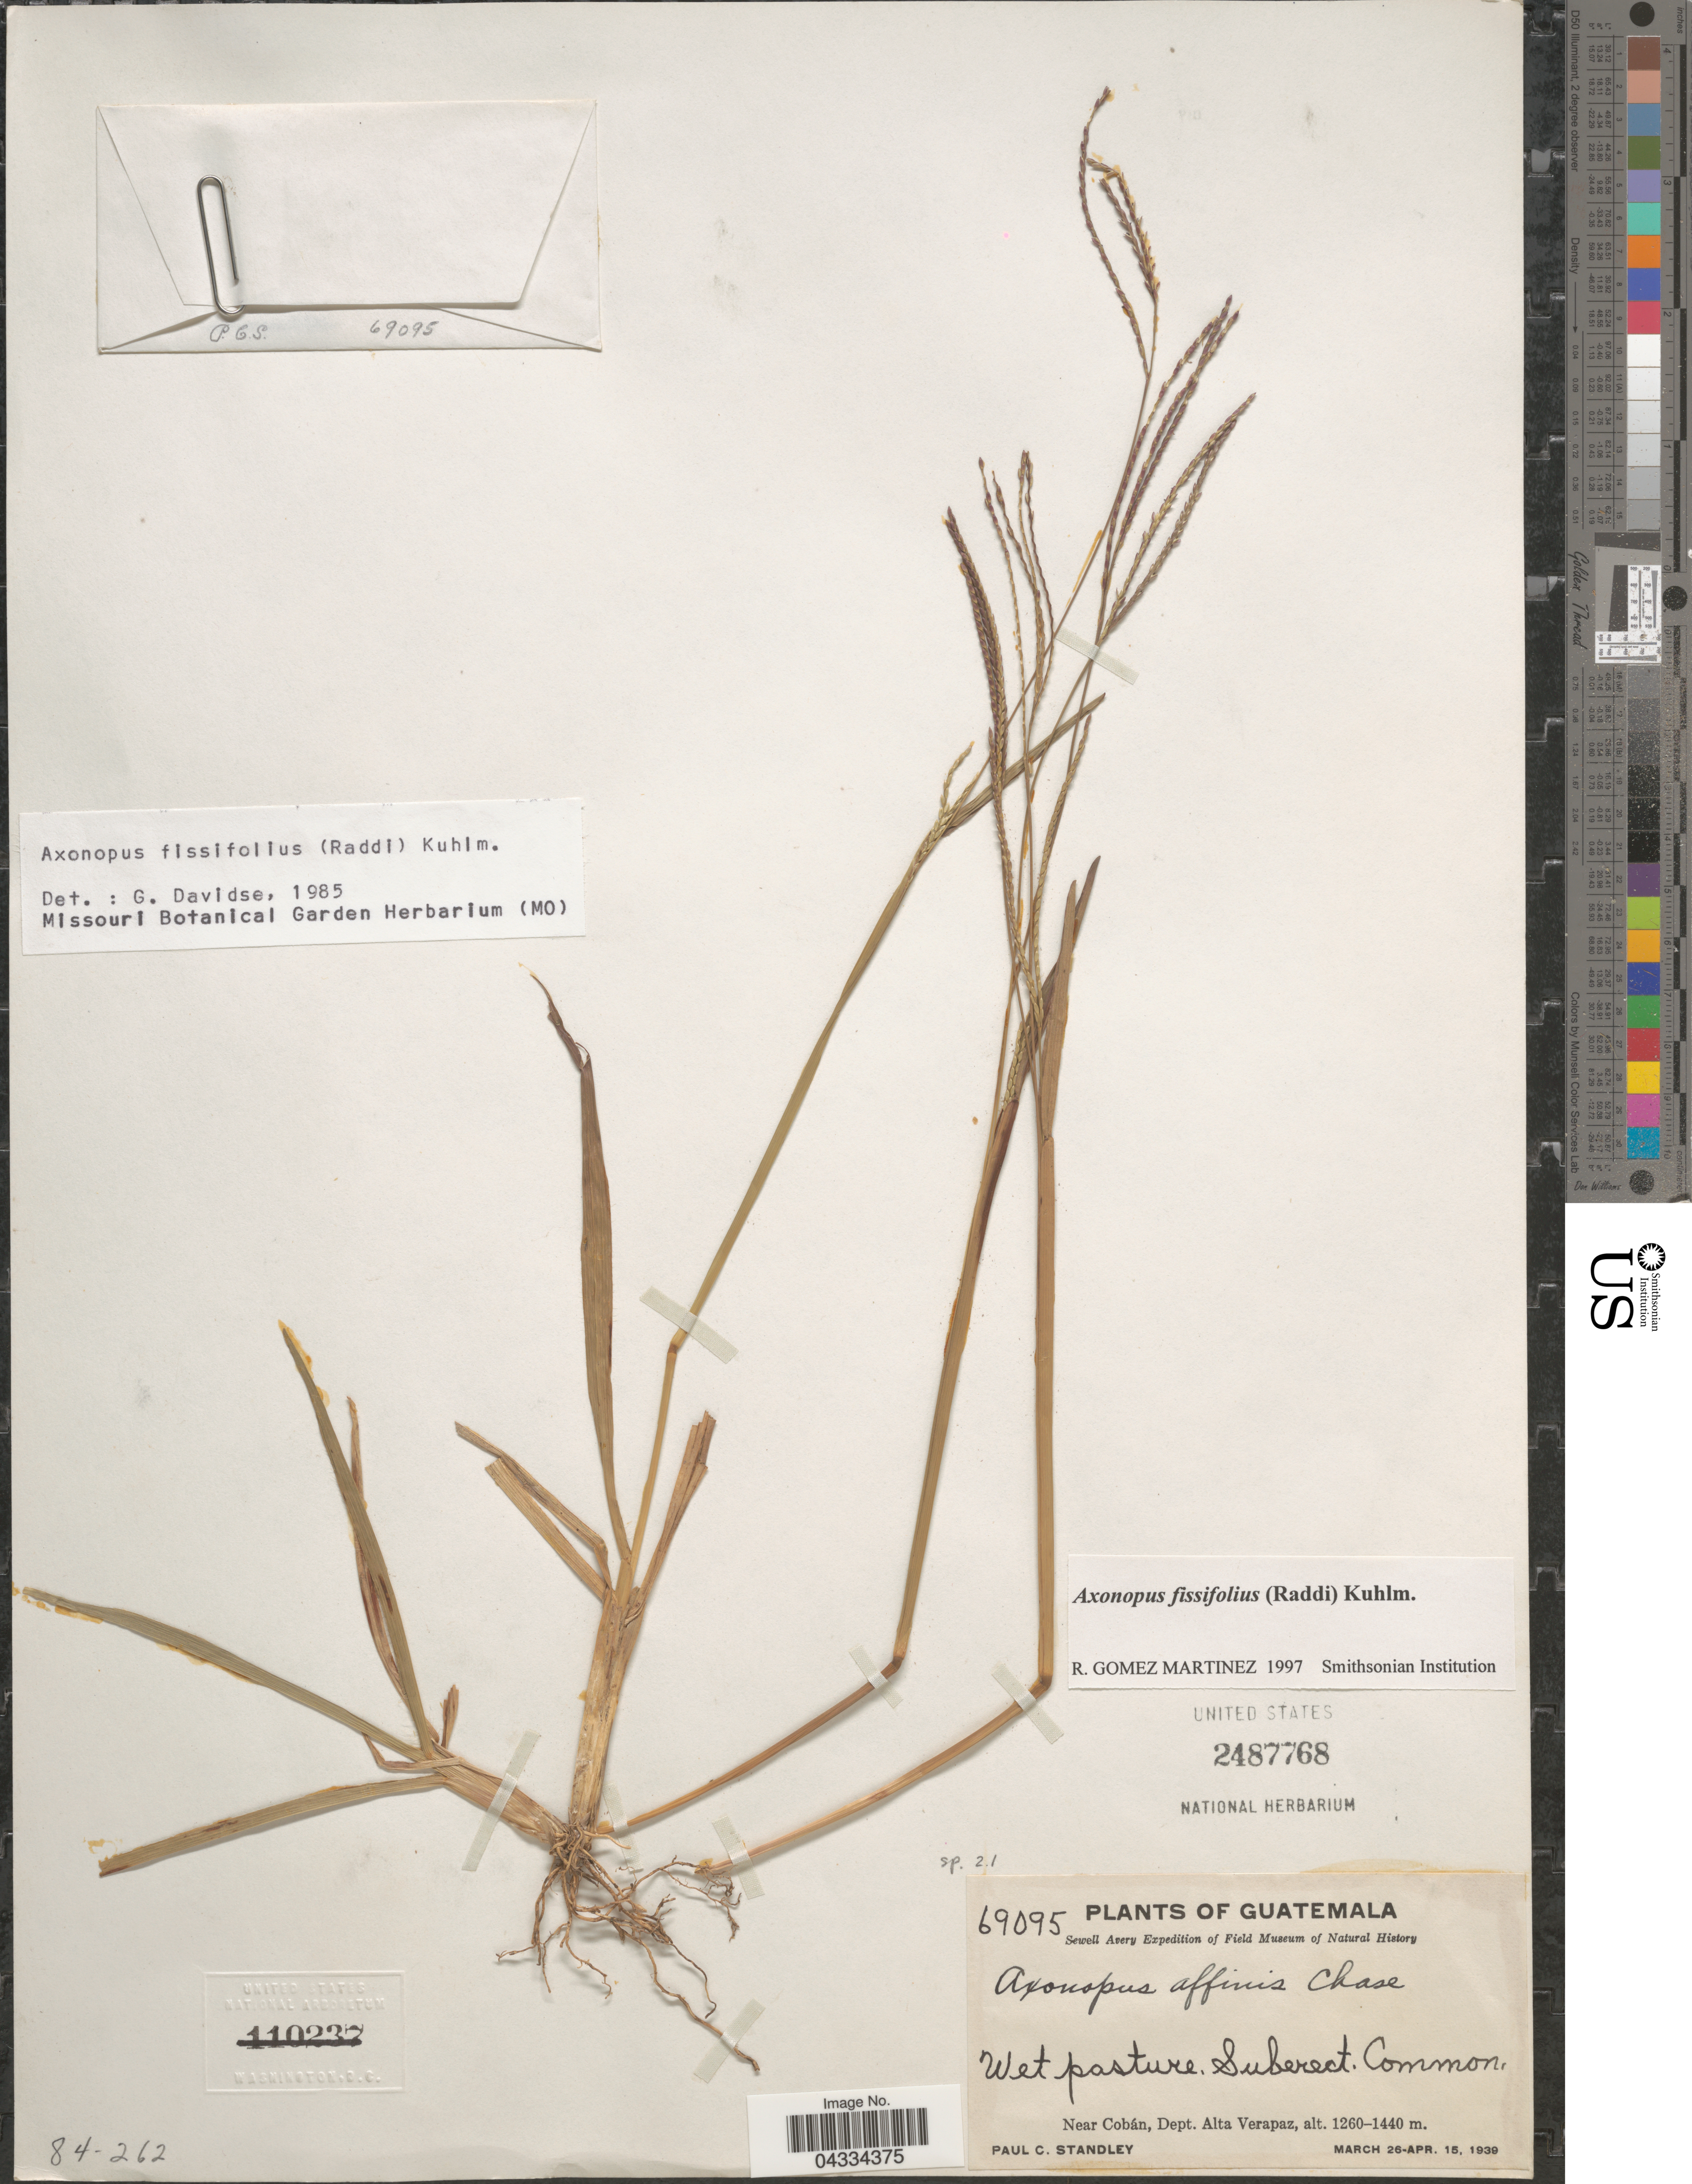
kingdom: Plantae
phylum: Tracheophyta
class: Liliopsida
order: Poales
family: Poaceae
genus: Axonopus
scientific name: Axonopus fissifolius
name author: (Raddi) Kuhlm.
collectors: P. C. Standley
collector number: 69095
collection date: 1939-03-26/1939-04-15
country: Guatemala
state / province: Alta Verapaz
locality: Sewell Avery Expedition. Near Cobán, Dept. Alta Verapaz.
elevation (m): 1260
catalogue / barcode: US 2487768